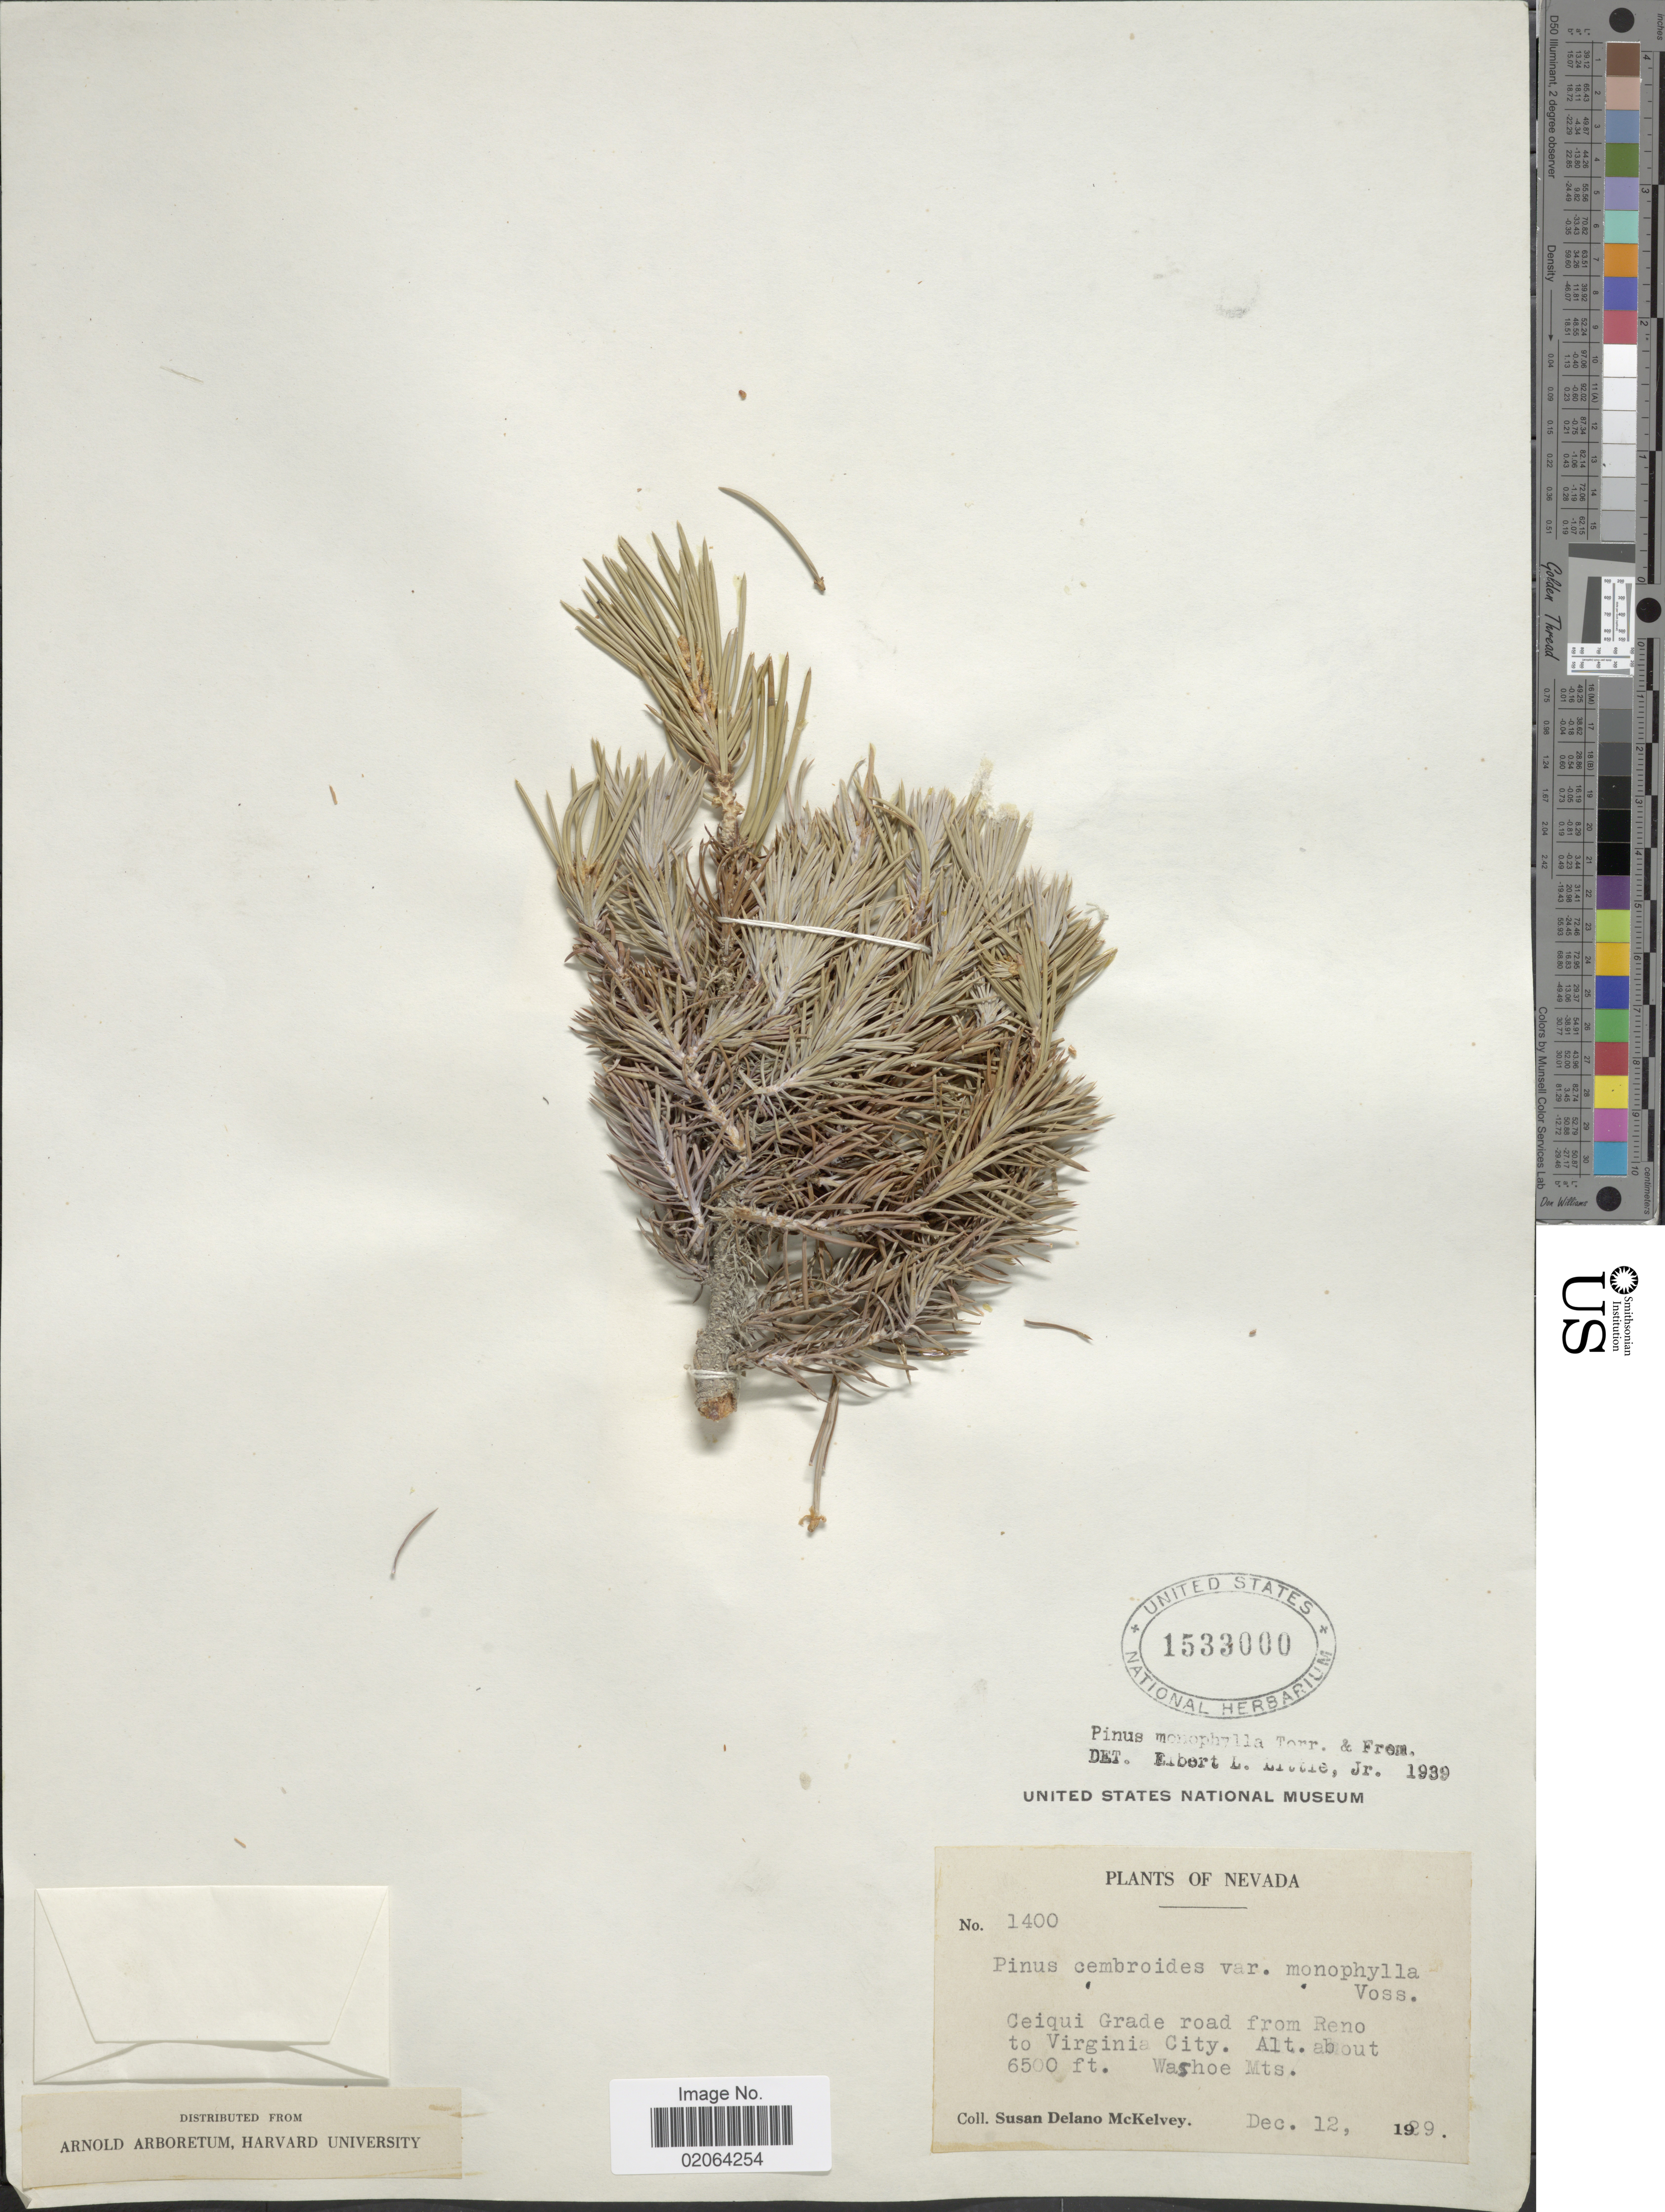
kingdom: Plantae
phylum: Tracheophyta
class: Pinopsida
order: Pinales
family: Pinaceae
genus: Pinus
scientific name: Pinus monophylla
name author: Torr. & Frém.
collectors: S. A. McKelvey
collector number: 1400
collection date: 1929-12-12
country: United States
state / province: Nevada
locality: Nevada, Ceiqui Grade road from Reno to Virginia City.Washoe Mts.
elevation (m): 1981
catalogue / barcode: US 1533000